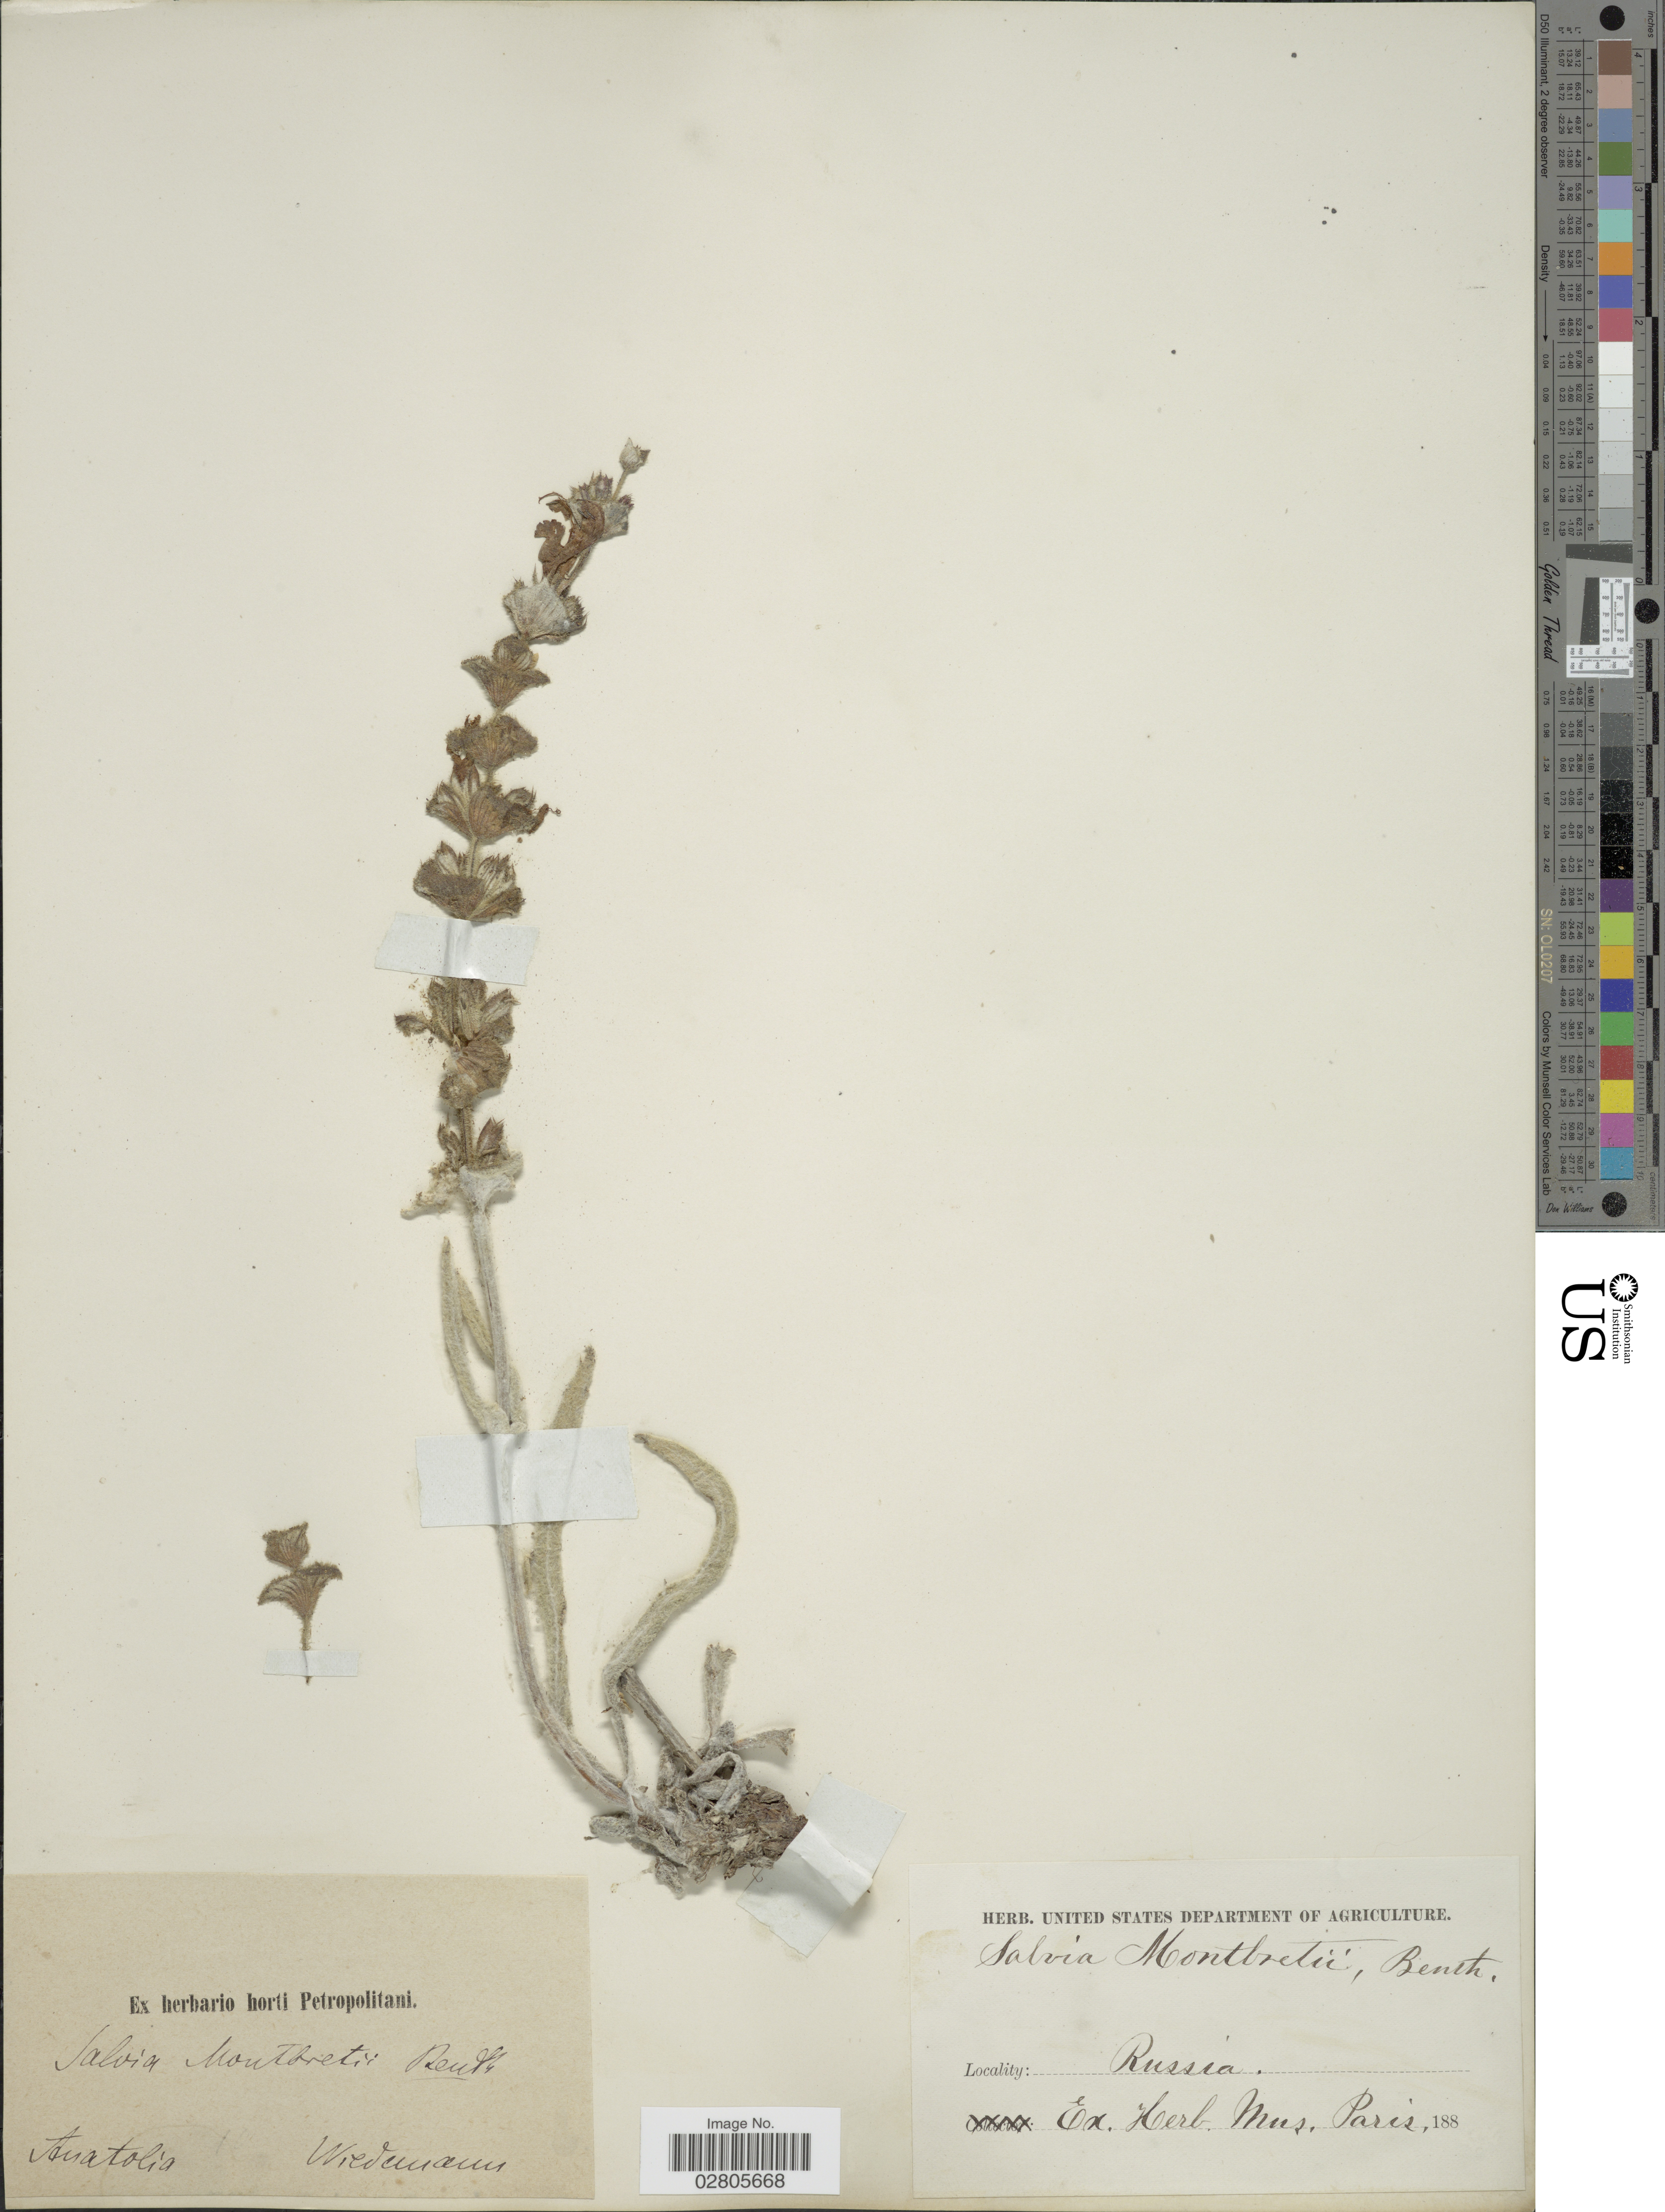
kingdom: Plantae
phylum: Tracheophyta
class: Magnoliopsida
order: Lamiales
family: Lamiaceae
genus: Salvia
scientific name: Salvia montbretii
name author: Benth.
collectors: -. Wiedermann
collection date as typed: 188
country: Turkey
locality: Anatolia.